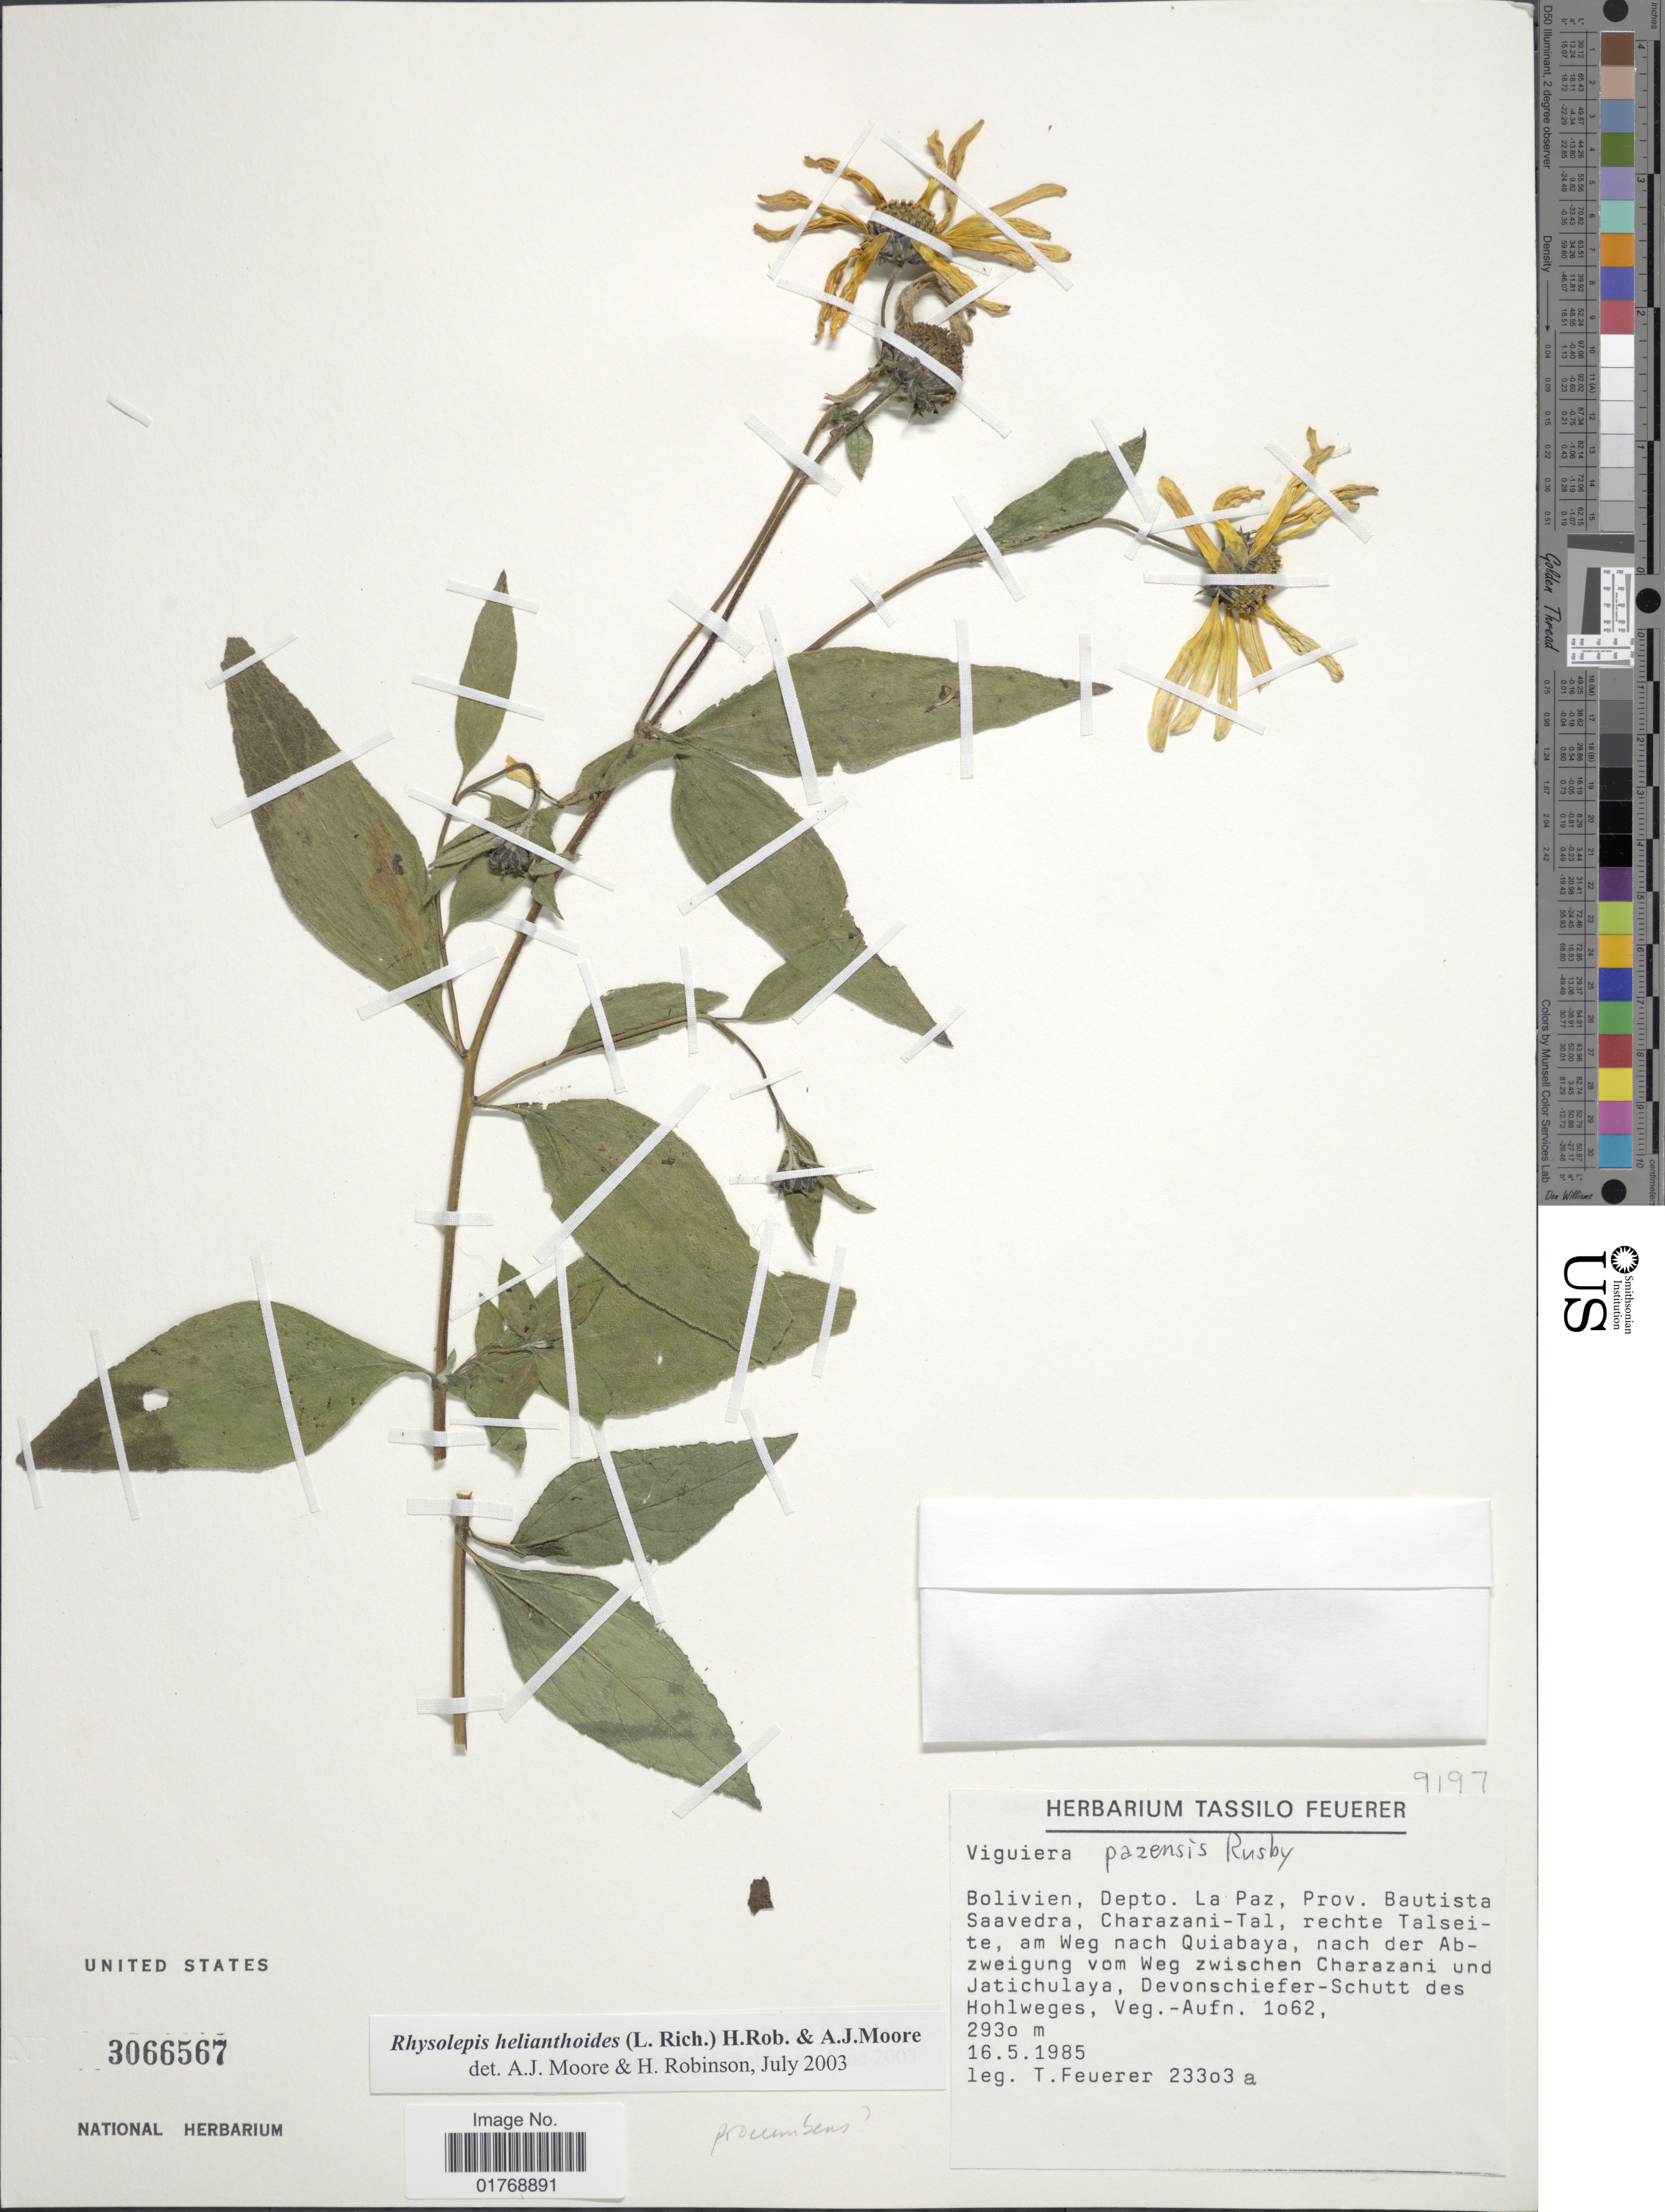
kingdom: Plantae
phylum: Tracheophyta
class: Magnoliopsida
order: Asterales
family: Asteraceae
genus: Viguiera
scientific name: Viguiera procumbens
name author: (Pers.) S.F. Blake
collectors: T. Feuerer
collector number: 23303a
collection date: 1985-05-16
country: Bolivia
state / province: La Paz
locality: Bolivien, Depto. La Paz, Prov. Bautista Saavedra, Charazani-Tal, rechte Talseite, am Weg nach Quiabaya, nach der Abzweigung vom Weg zwischen Charazani und Jatichulaya, Devonschiefer - Schutt des Hohlweges, Veg.-Aufn. 1062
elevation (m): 2930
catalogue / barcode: US 3066567